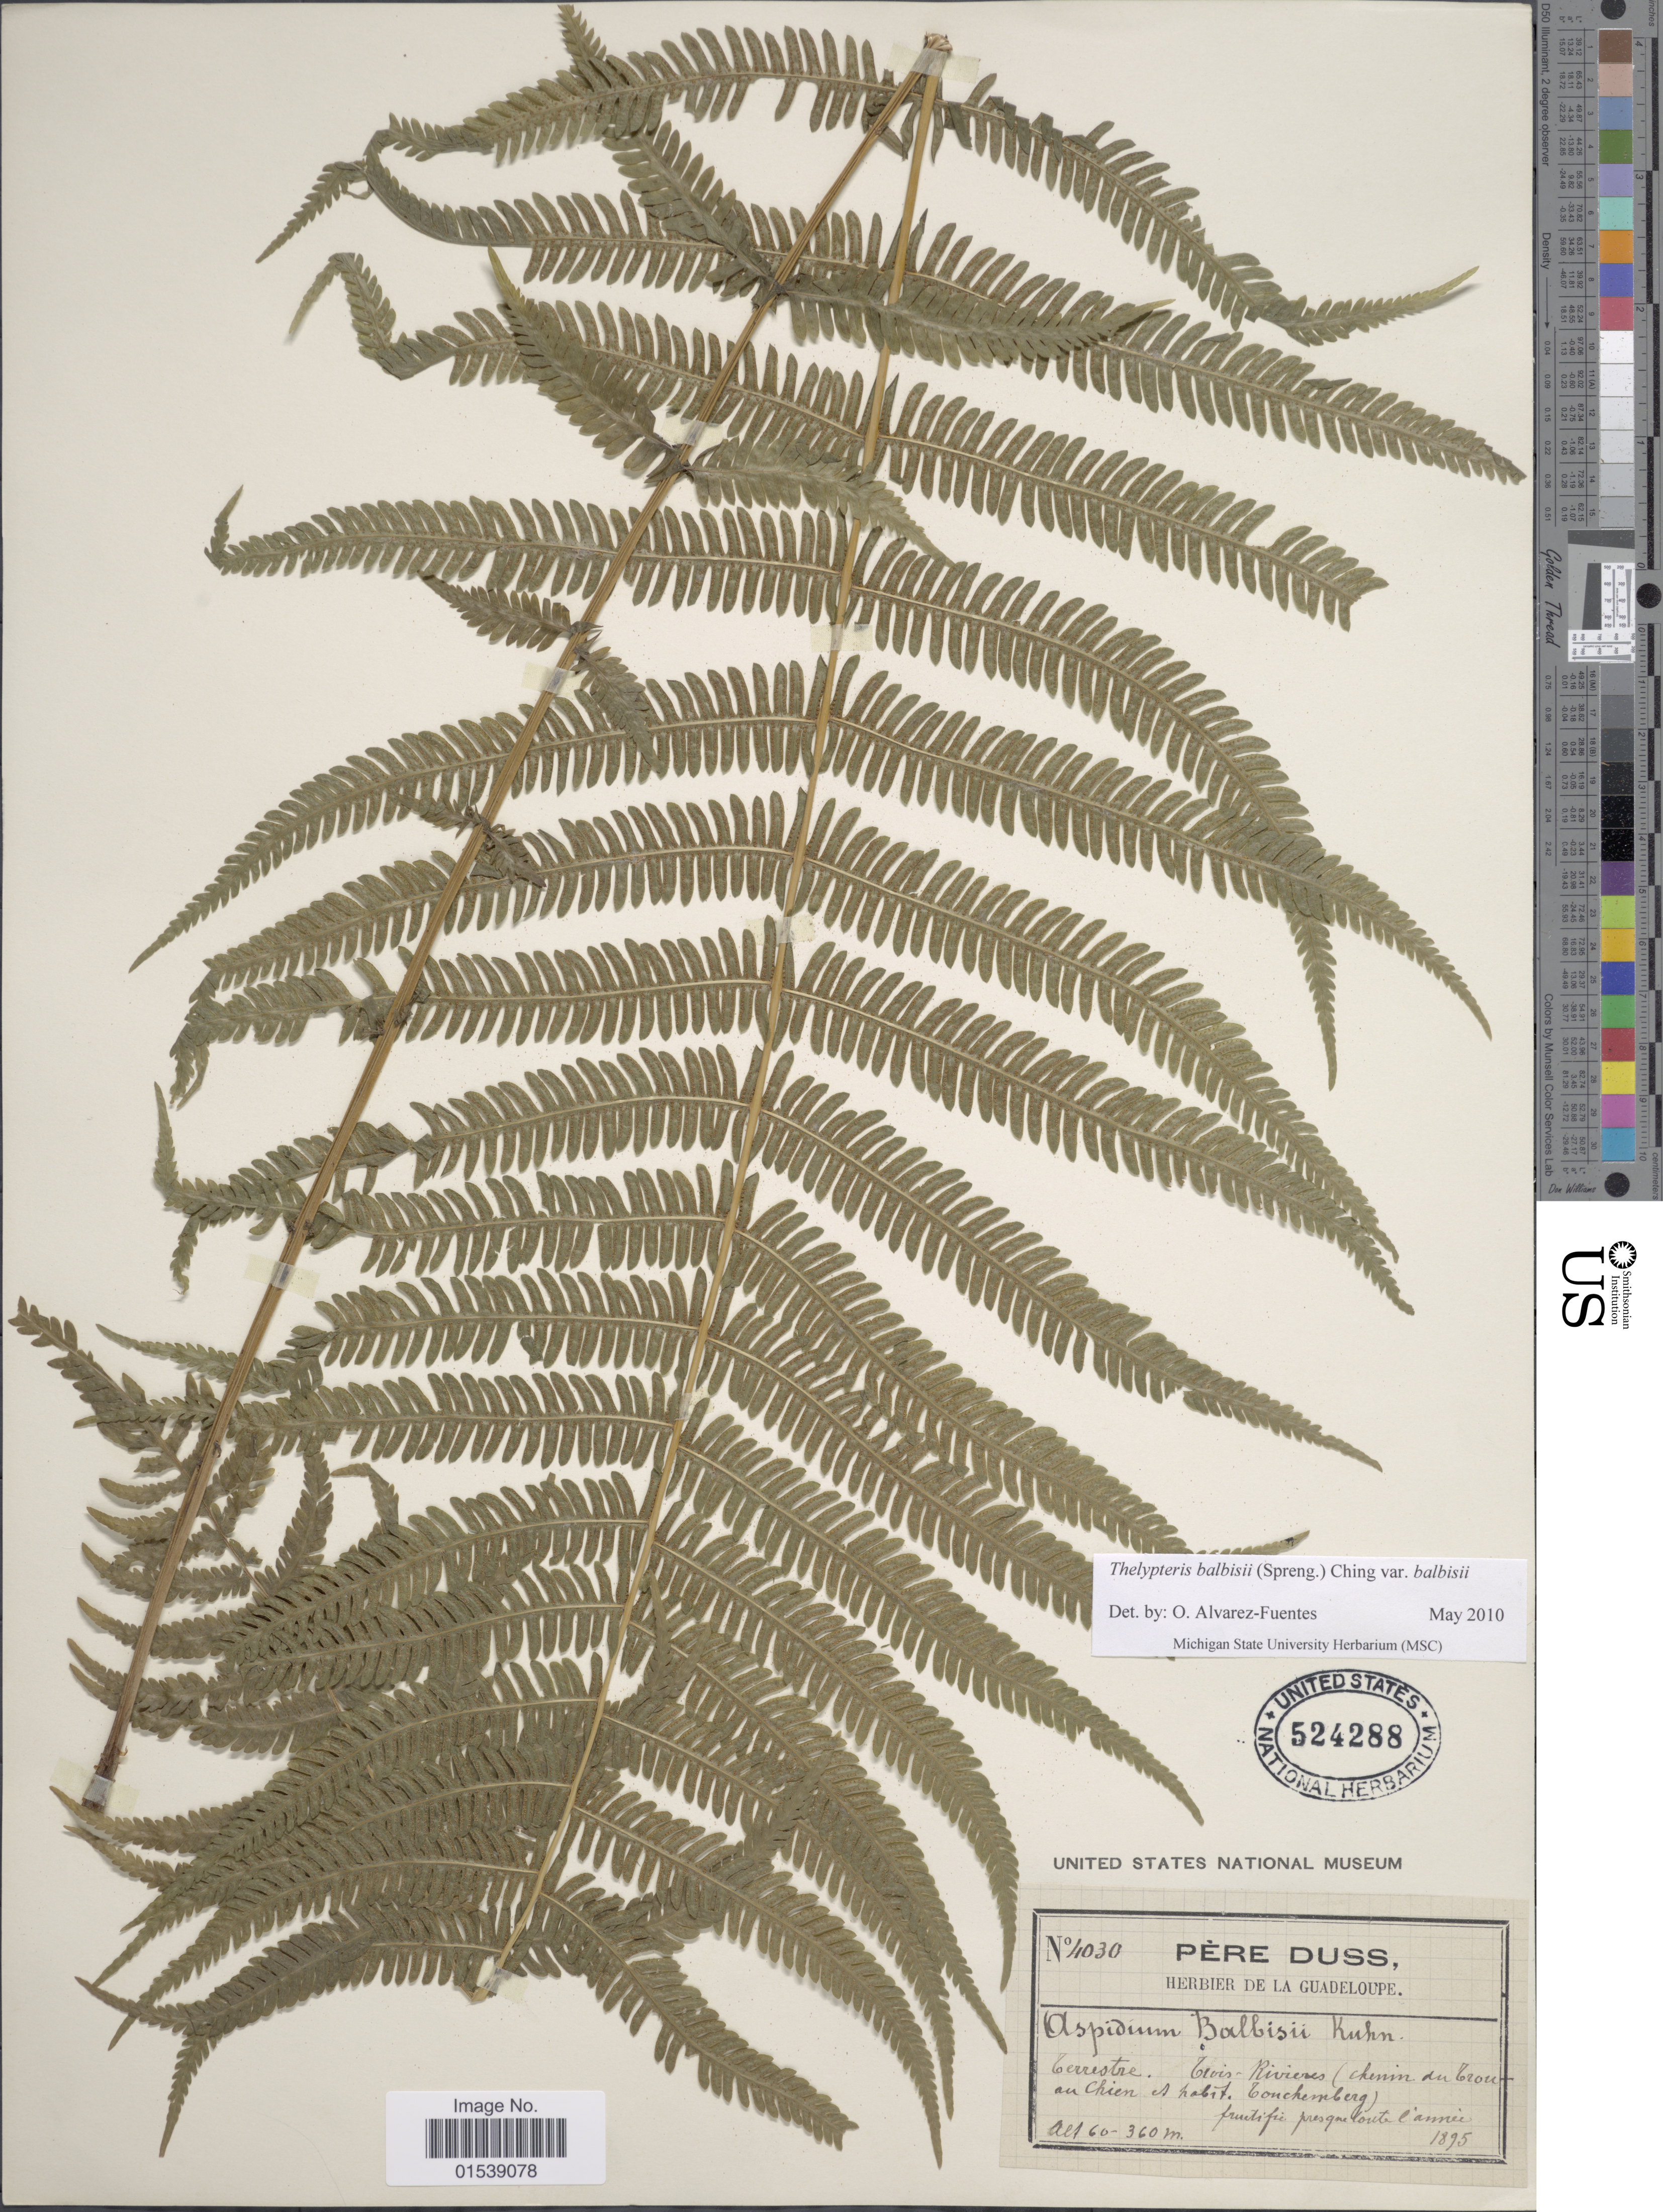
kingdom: Plantae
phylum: Tracheophyta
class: Polypodiopsida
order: Polypodiales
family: Thelypteridaceae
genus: Amauropelta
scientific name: Amauropelta balbisii (Spreng.) comb. nov., ined. 2015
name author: (Spreng.)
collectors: Père Duss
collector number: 4030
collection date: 1895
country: Guadeloupe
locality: Trois-Rivières (chemin du Trou-aux-Chiens).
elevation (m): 60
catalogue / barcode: US 524288